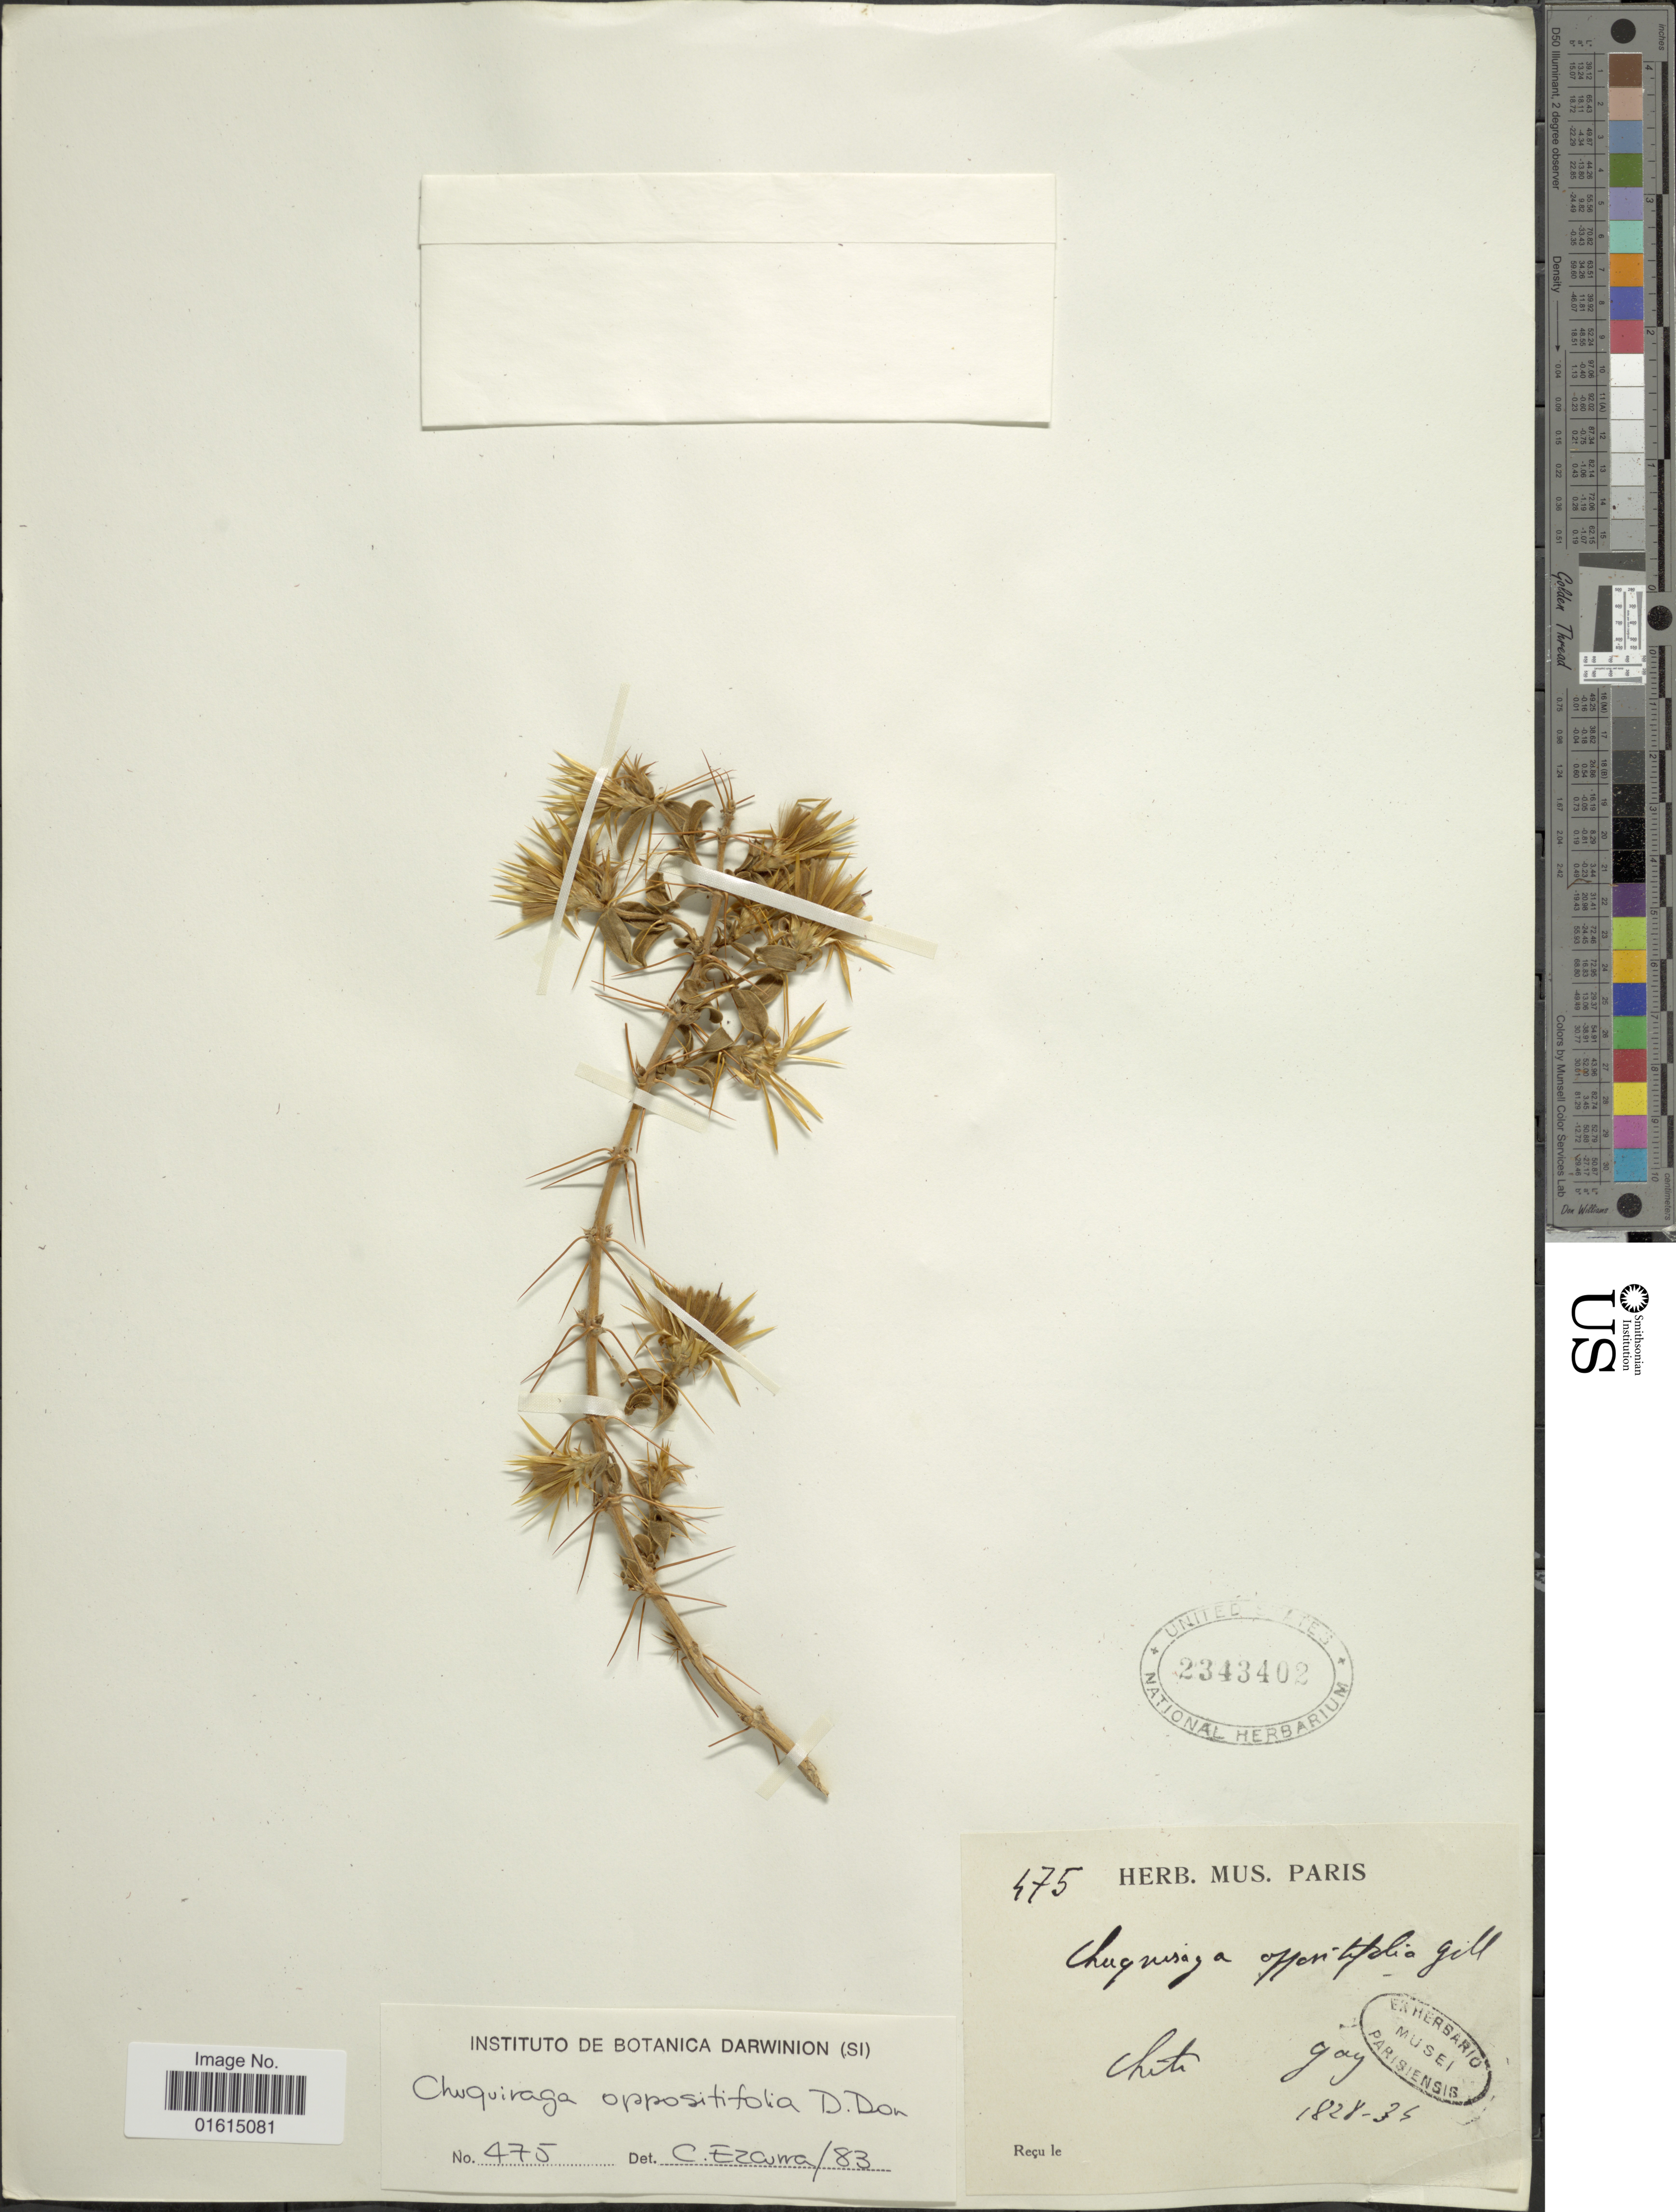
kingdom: Plantae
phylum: Tracheophyta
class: Magnoliopsida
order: Asterales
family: Asteraceae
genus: Chuquiraga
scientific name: Chuquiraga oppositifolia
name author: D. Don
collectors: -- Gay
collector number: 475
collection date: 1828/1835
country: Chile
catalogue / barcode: US 2343402